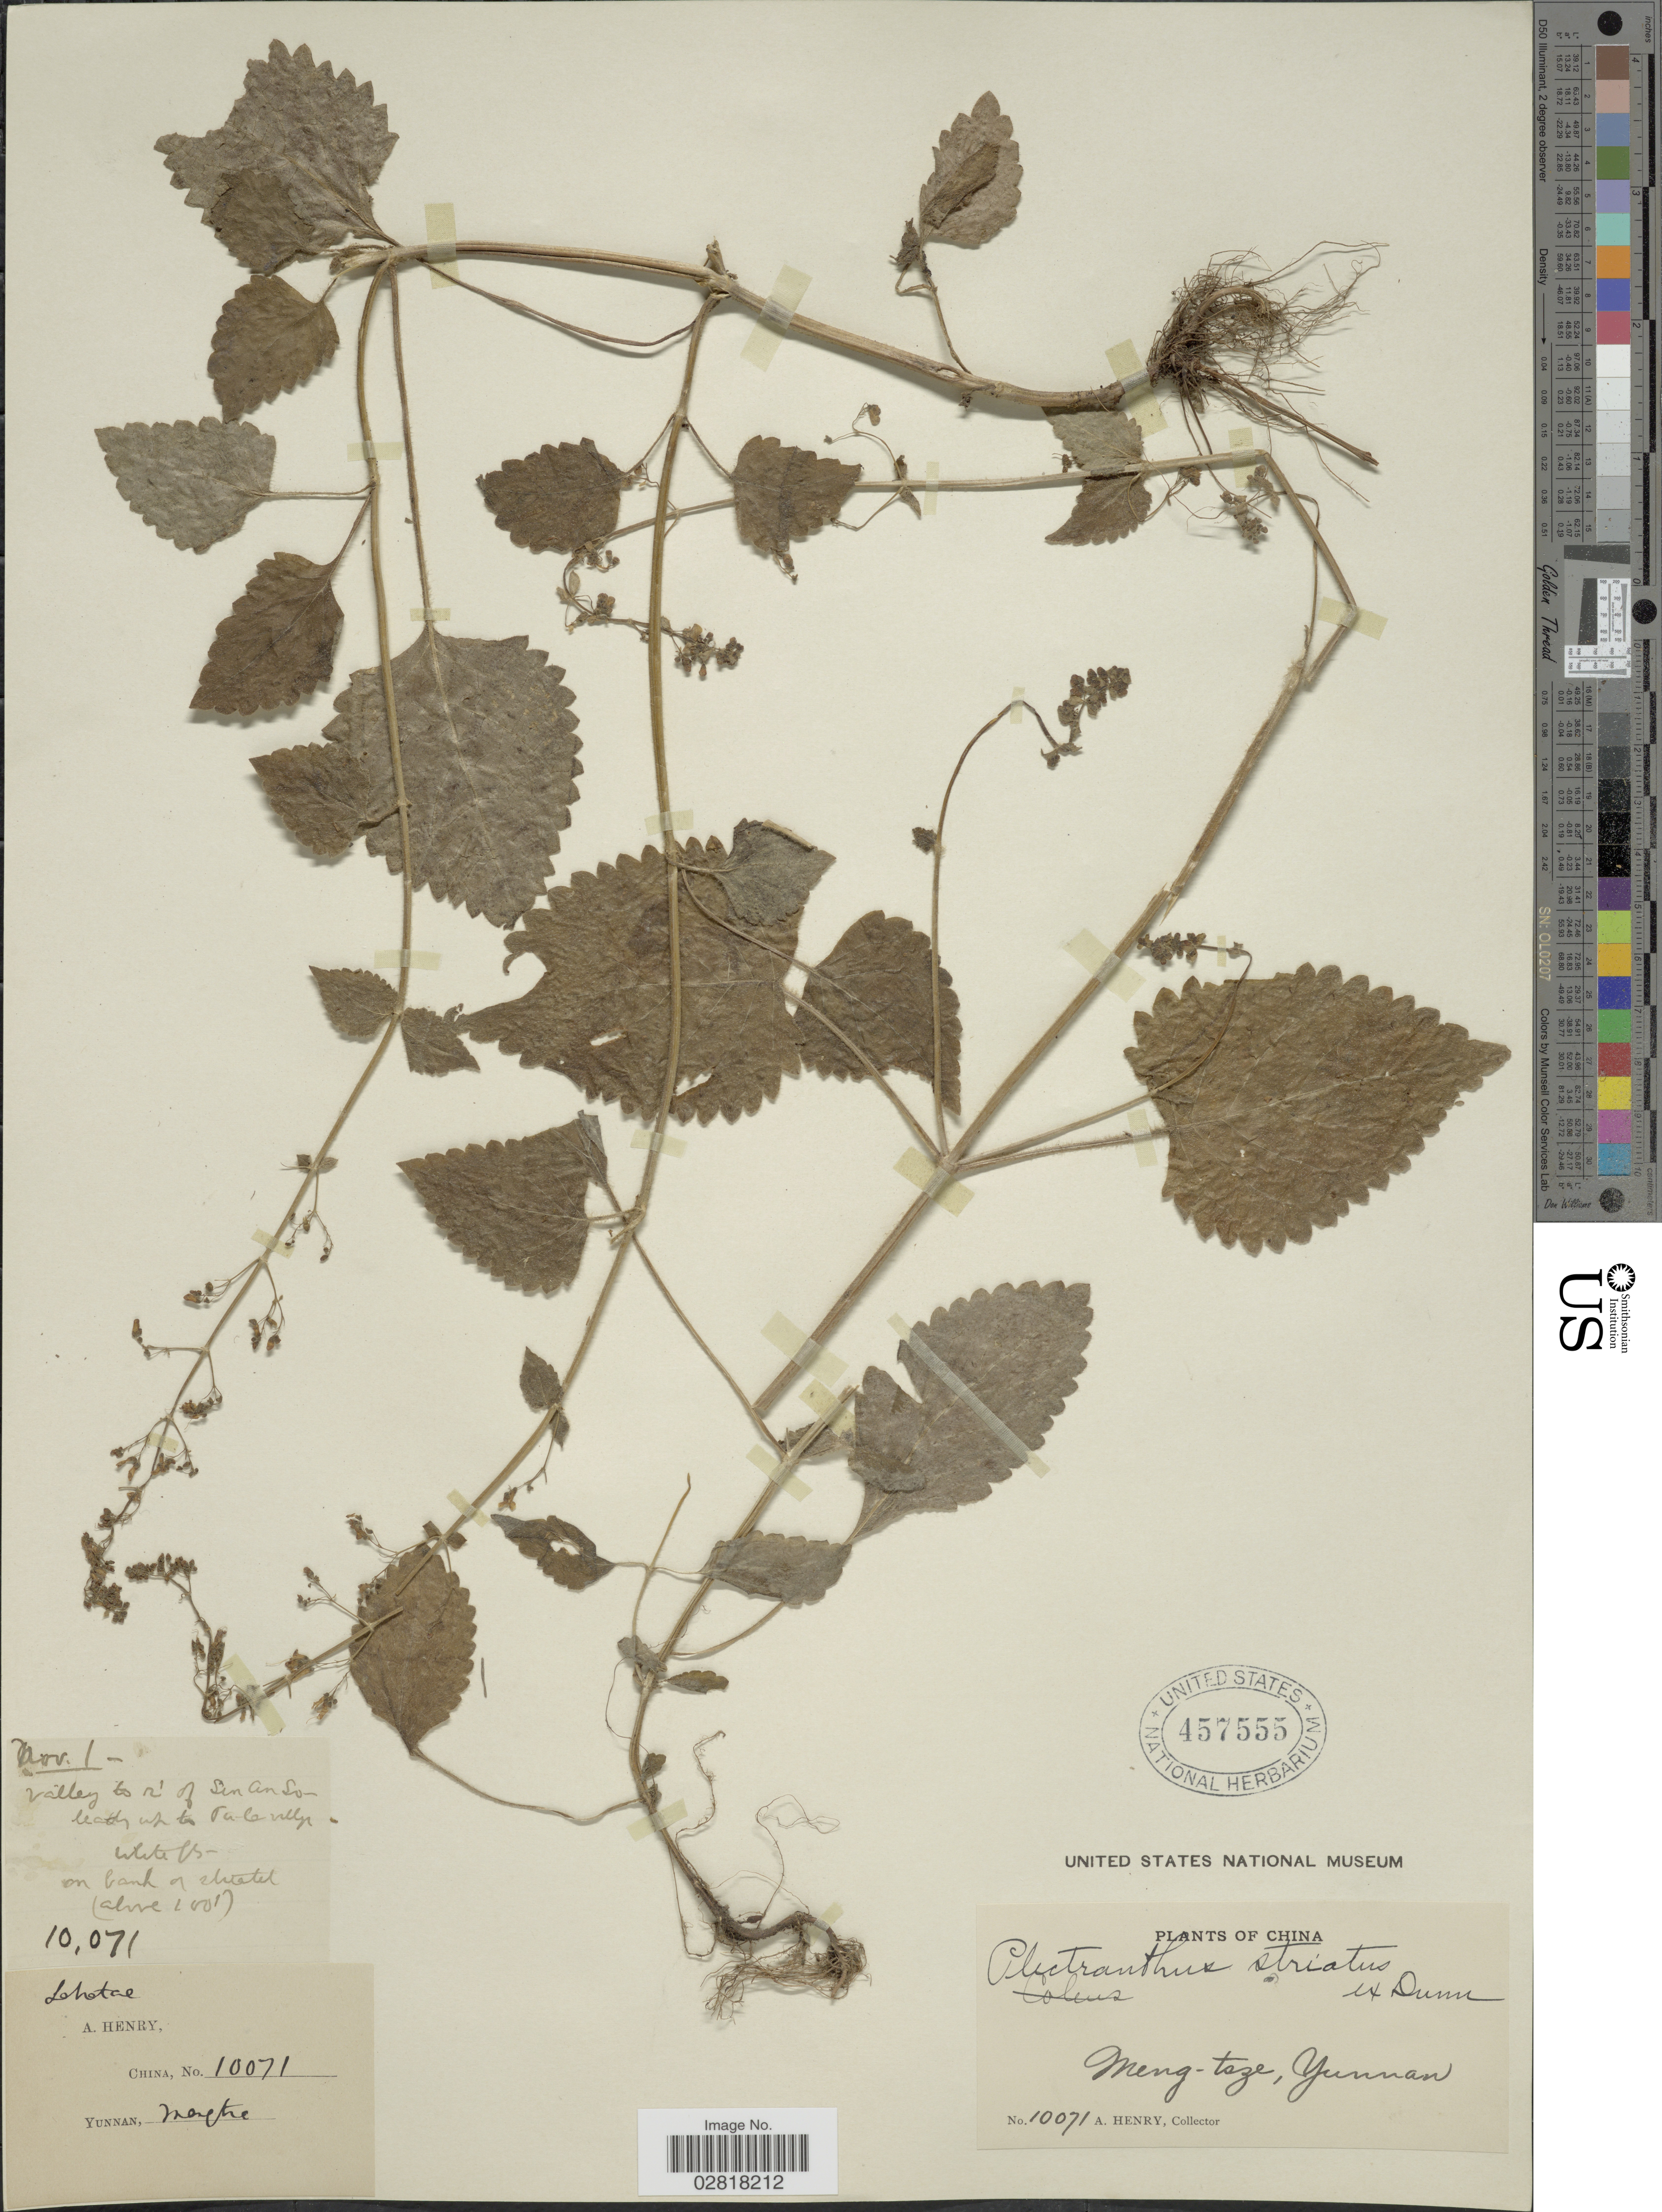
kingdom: Plantae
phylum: Tracheophyta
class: Magnoliopsida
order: Lamiales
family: Lamiaceae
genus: Plectranthus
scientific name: Plectranthus striatus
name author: Benth.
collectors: A. Henry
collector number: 10071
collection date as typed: Transcribed d/m/y: /11/1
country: China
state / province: Yunnan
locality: Meng-tsze.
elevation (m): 30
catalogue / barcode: US 457555